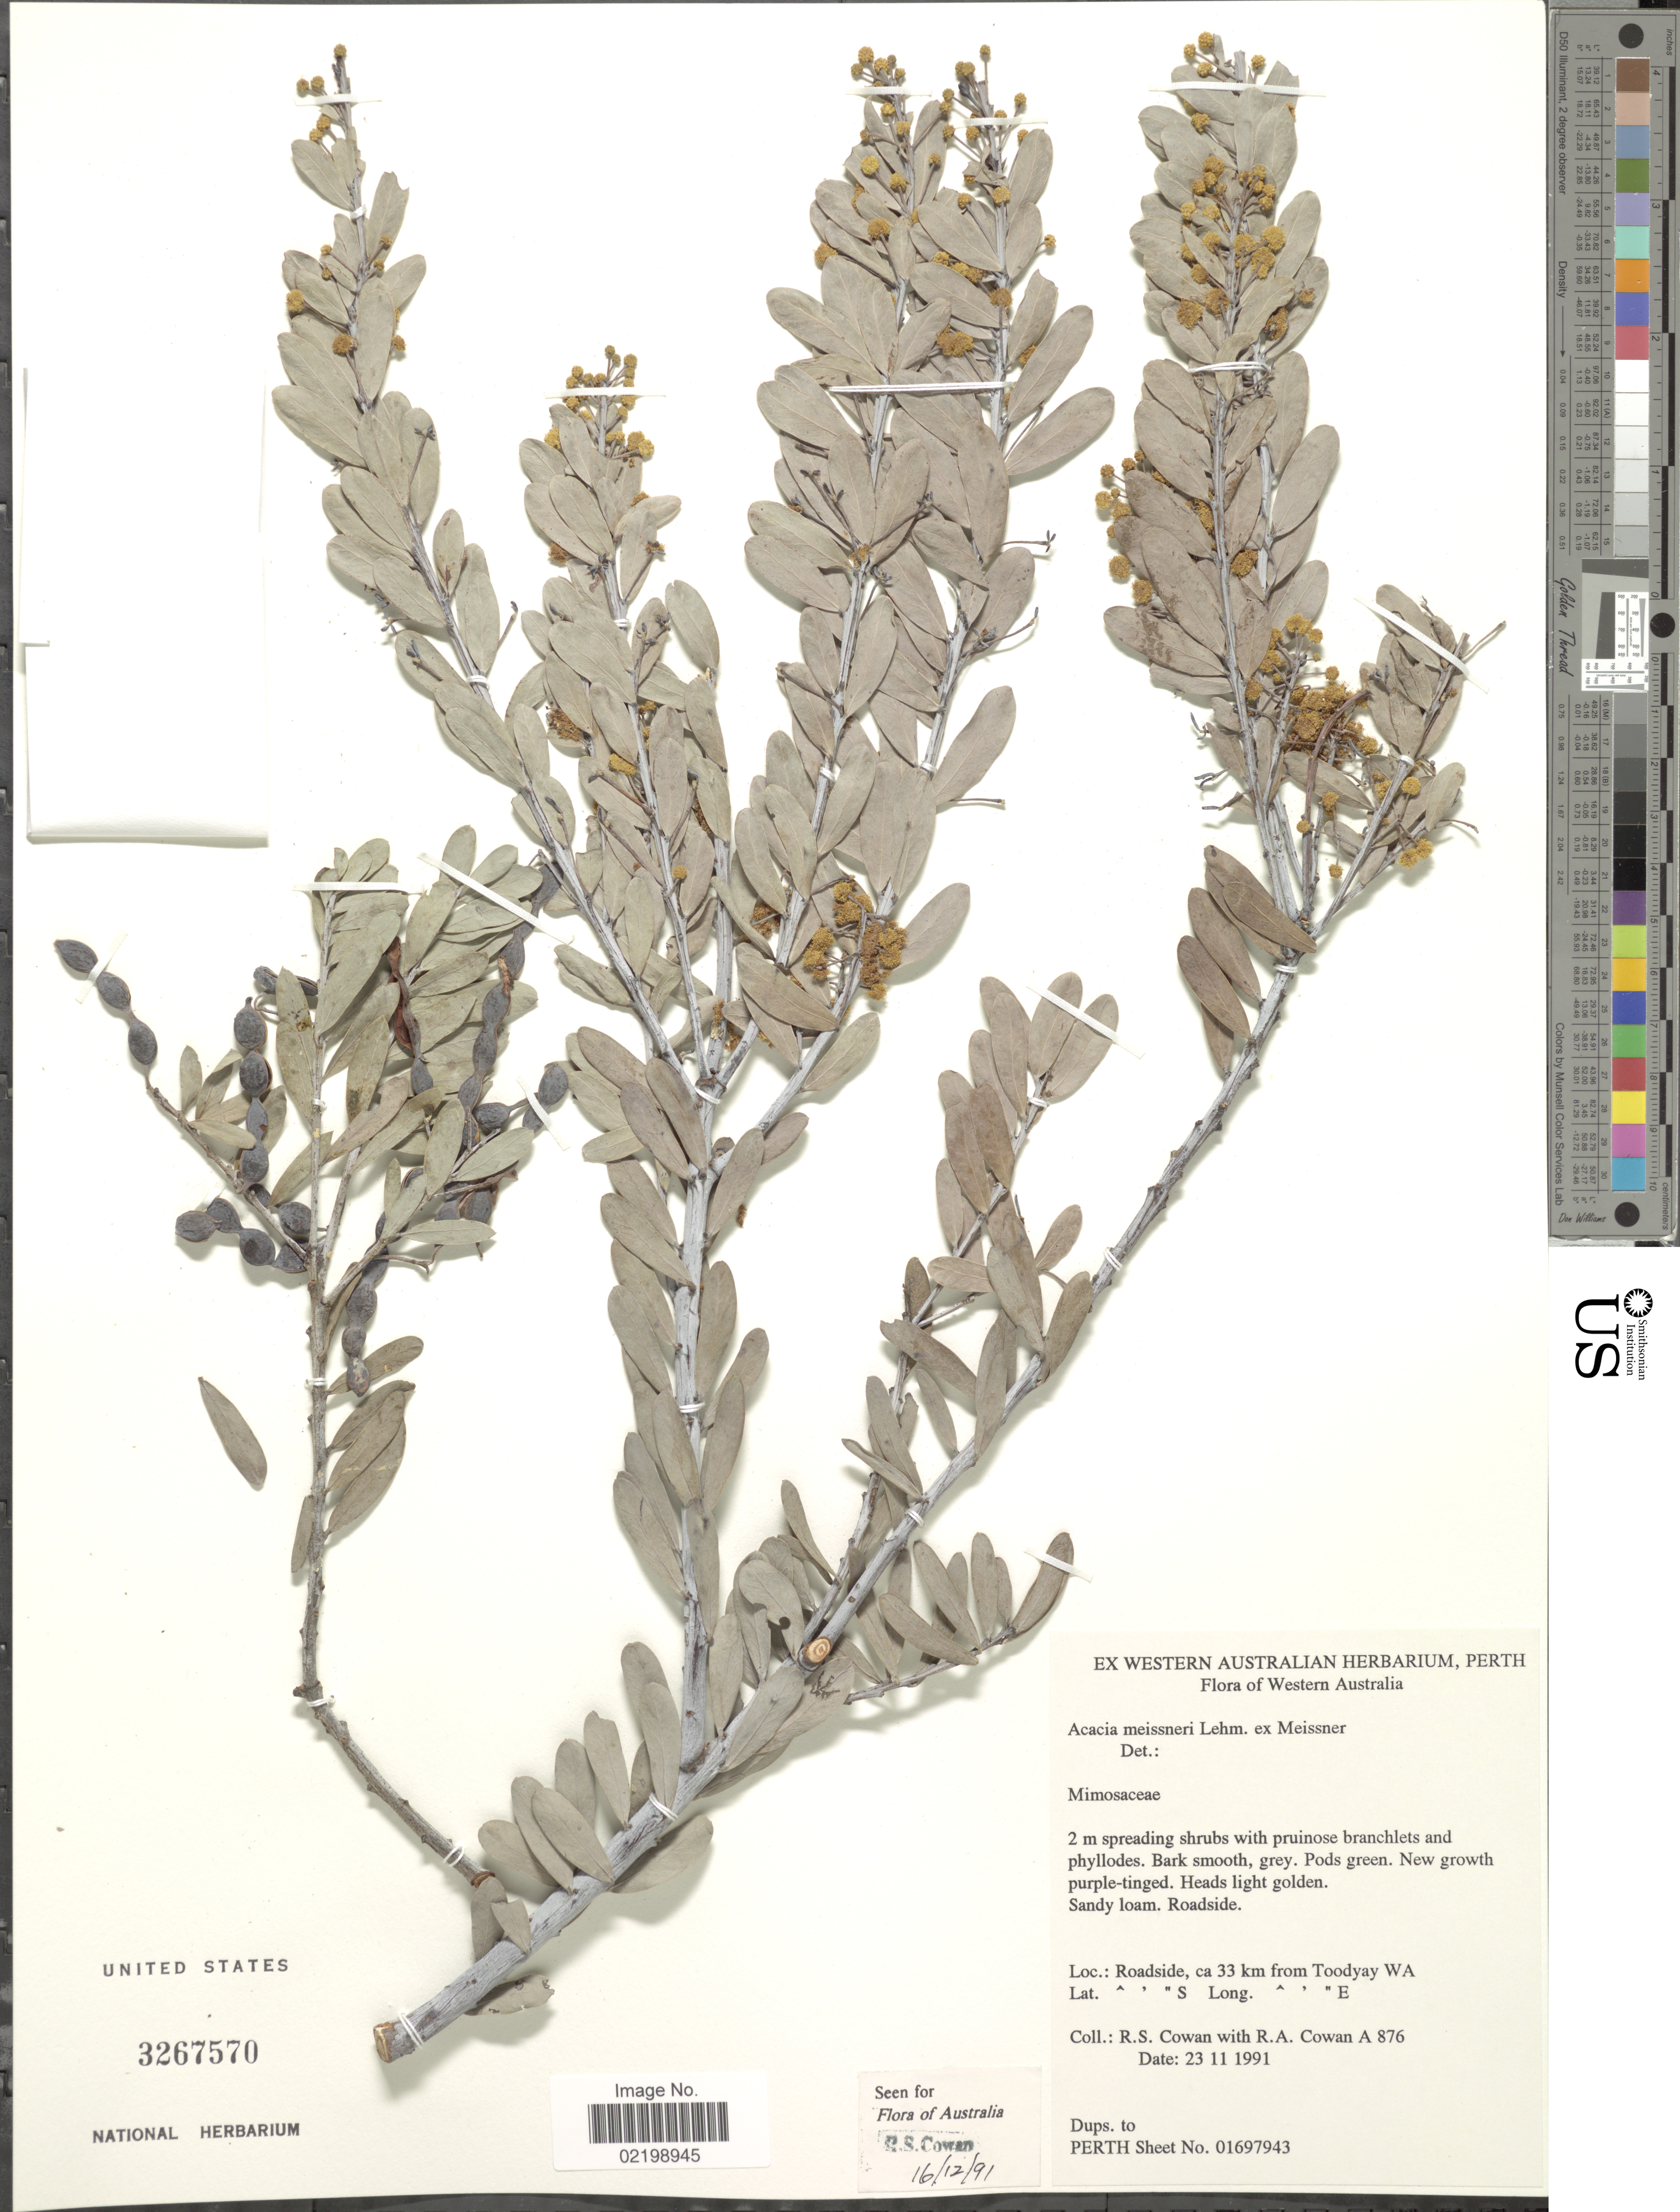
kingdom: Plantae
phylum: Tracheophyta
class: Magnoliopsida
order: Fabales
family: Fabaceae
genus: Acacia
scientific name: Acacia meisneri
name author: Lehm. ex Meisn.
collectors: R. S. Cowan & R. A. Cowan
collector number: A 876?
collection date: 1991-11-23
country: Australia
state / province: Western Australia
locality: Roadside, ca 33 km from Toodyay WA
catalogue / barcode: US 3267570